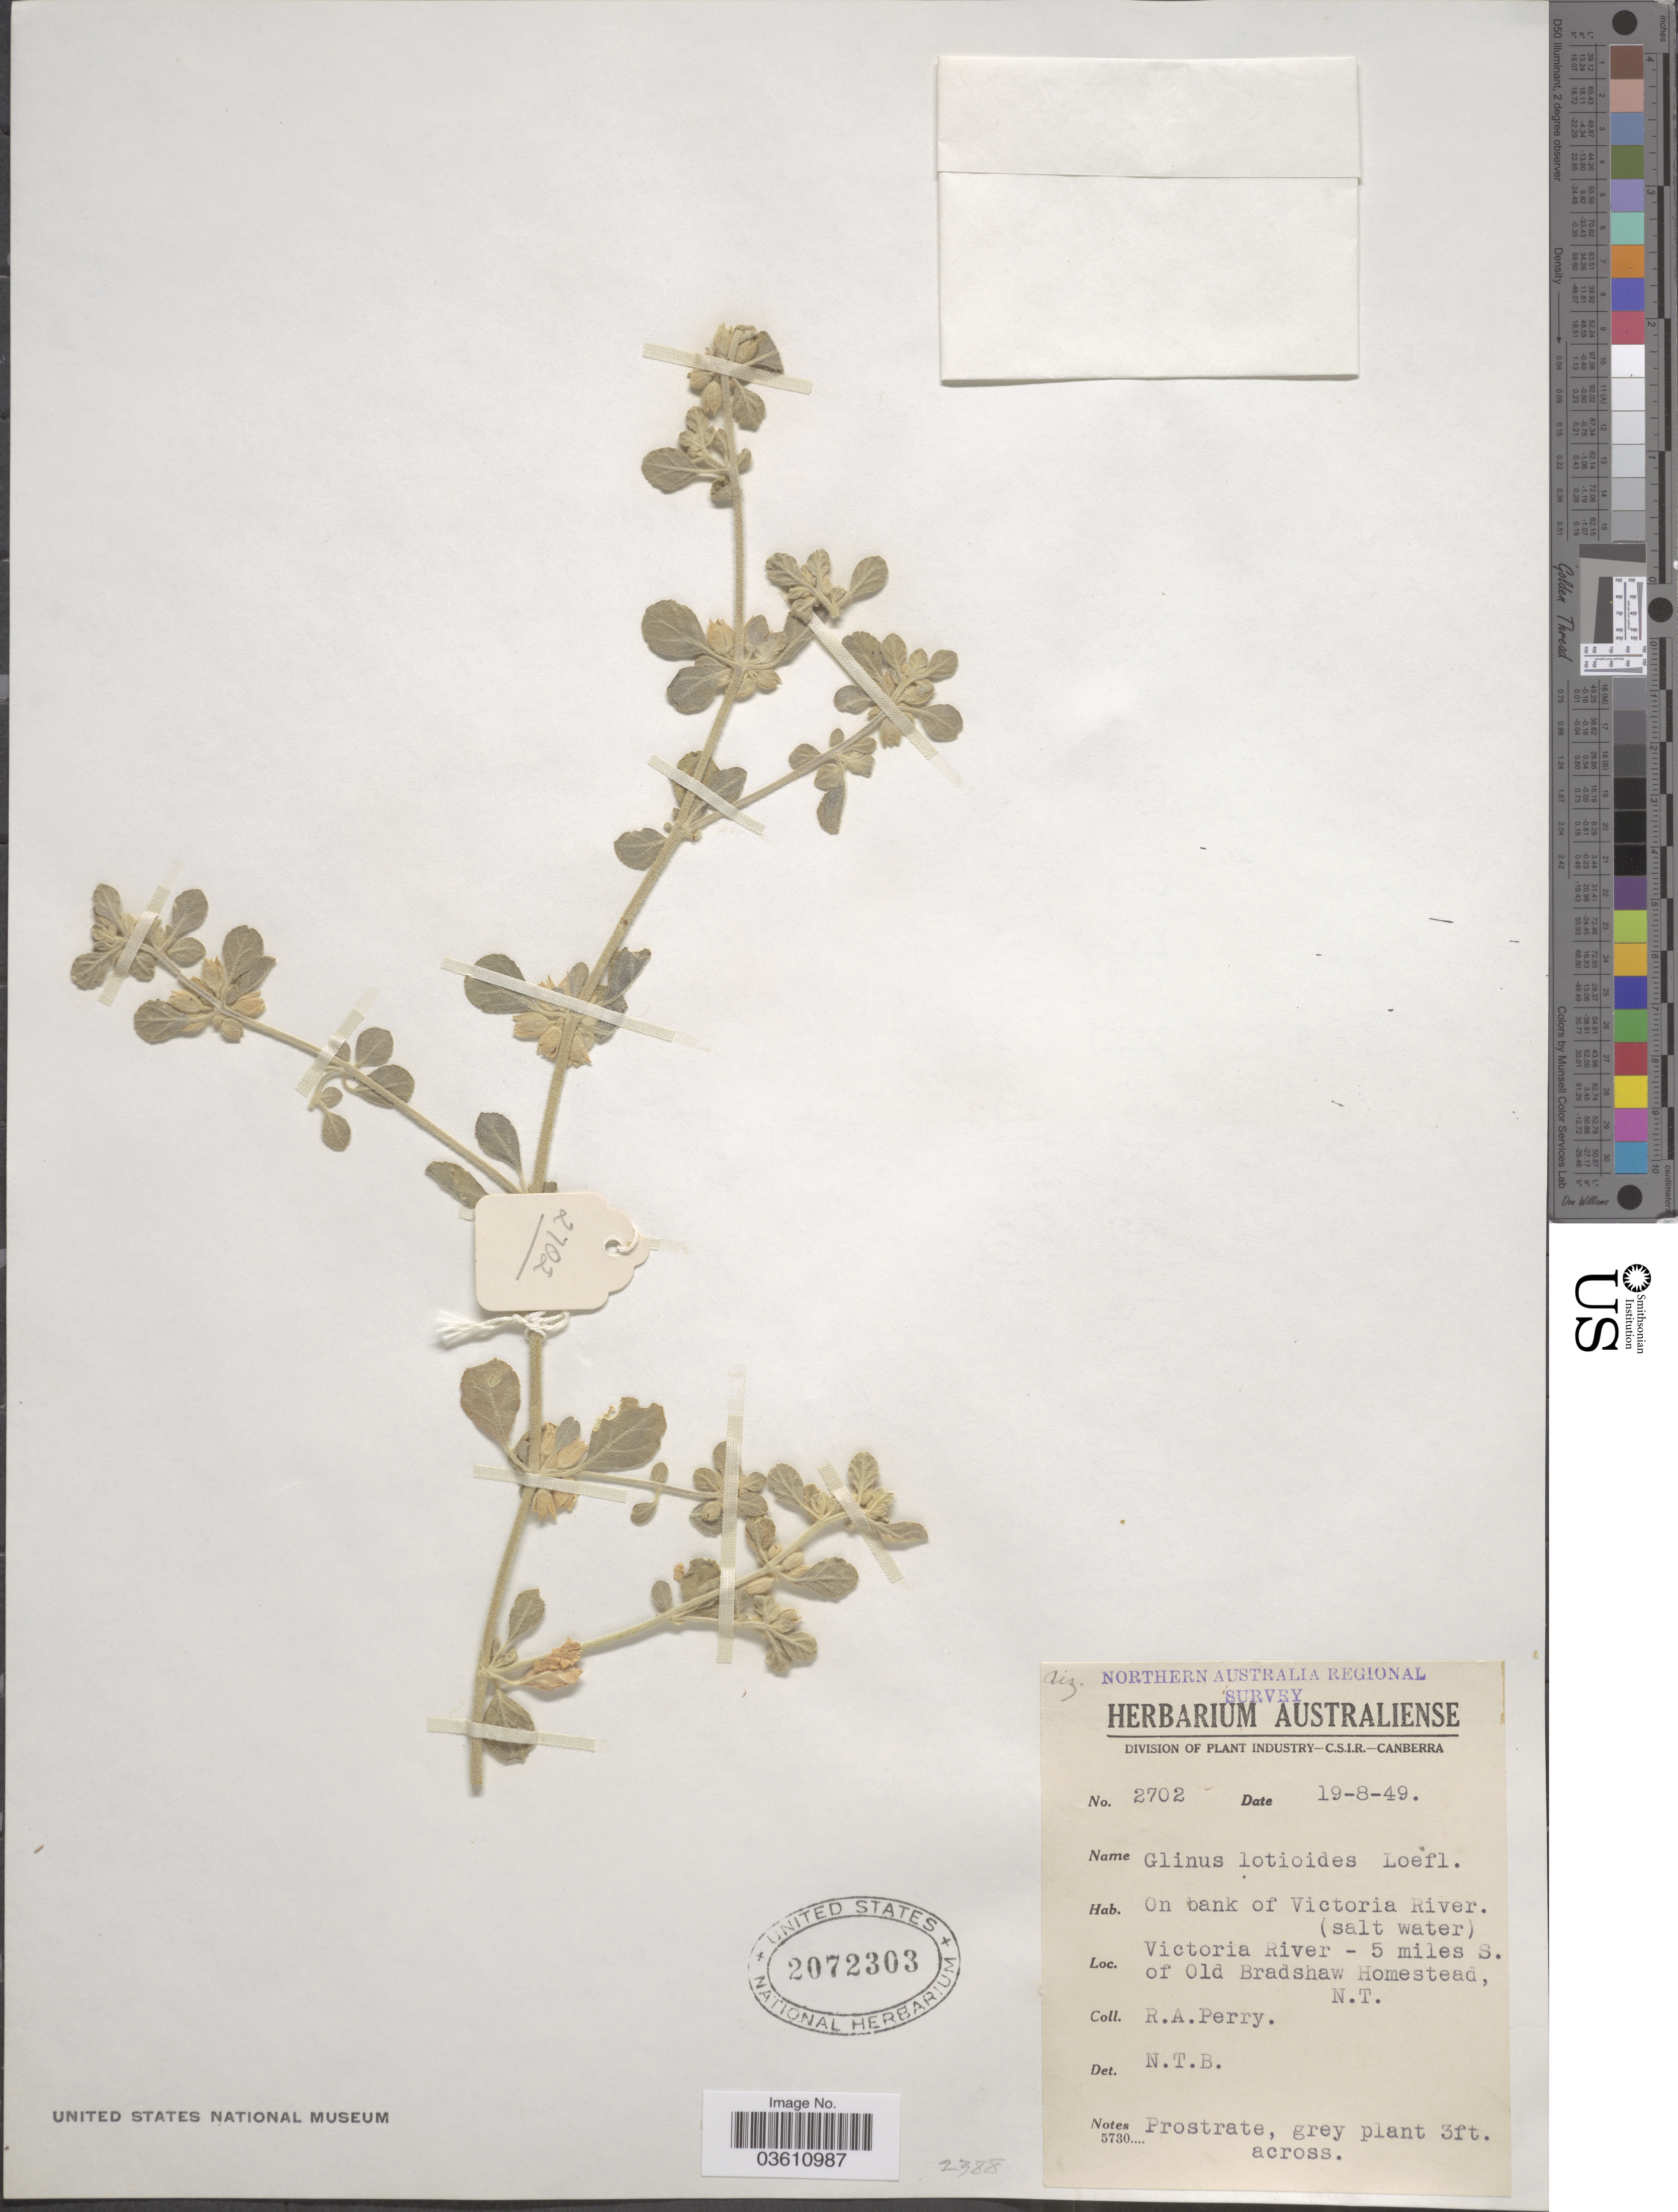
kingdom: Plantae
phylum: Tracheophyta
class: Magnoliopsida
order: Caryophyllales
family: Molluginaceae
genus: Glinus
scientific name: Glinus lotoides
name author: L.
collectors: Perry, R. A.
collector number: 2702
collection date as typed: Transcribed d/m/y: 19/8/49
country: Australia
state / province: Northern Territory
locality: On bank of Victoria River. Victoria River - 5 miles S. of Old Bradshaw Homestead.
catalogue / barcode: US 2072303